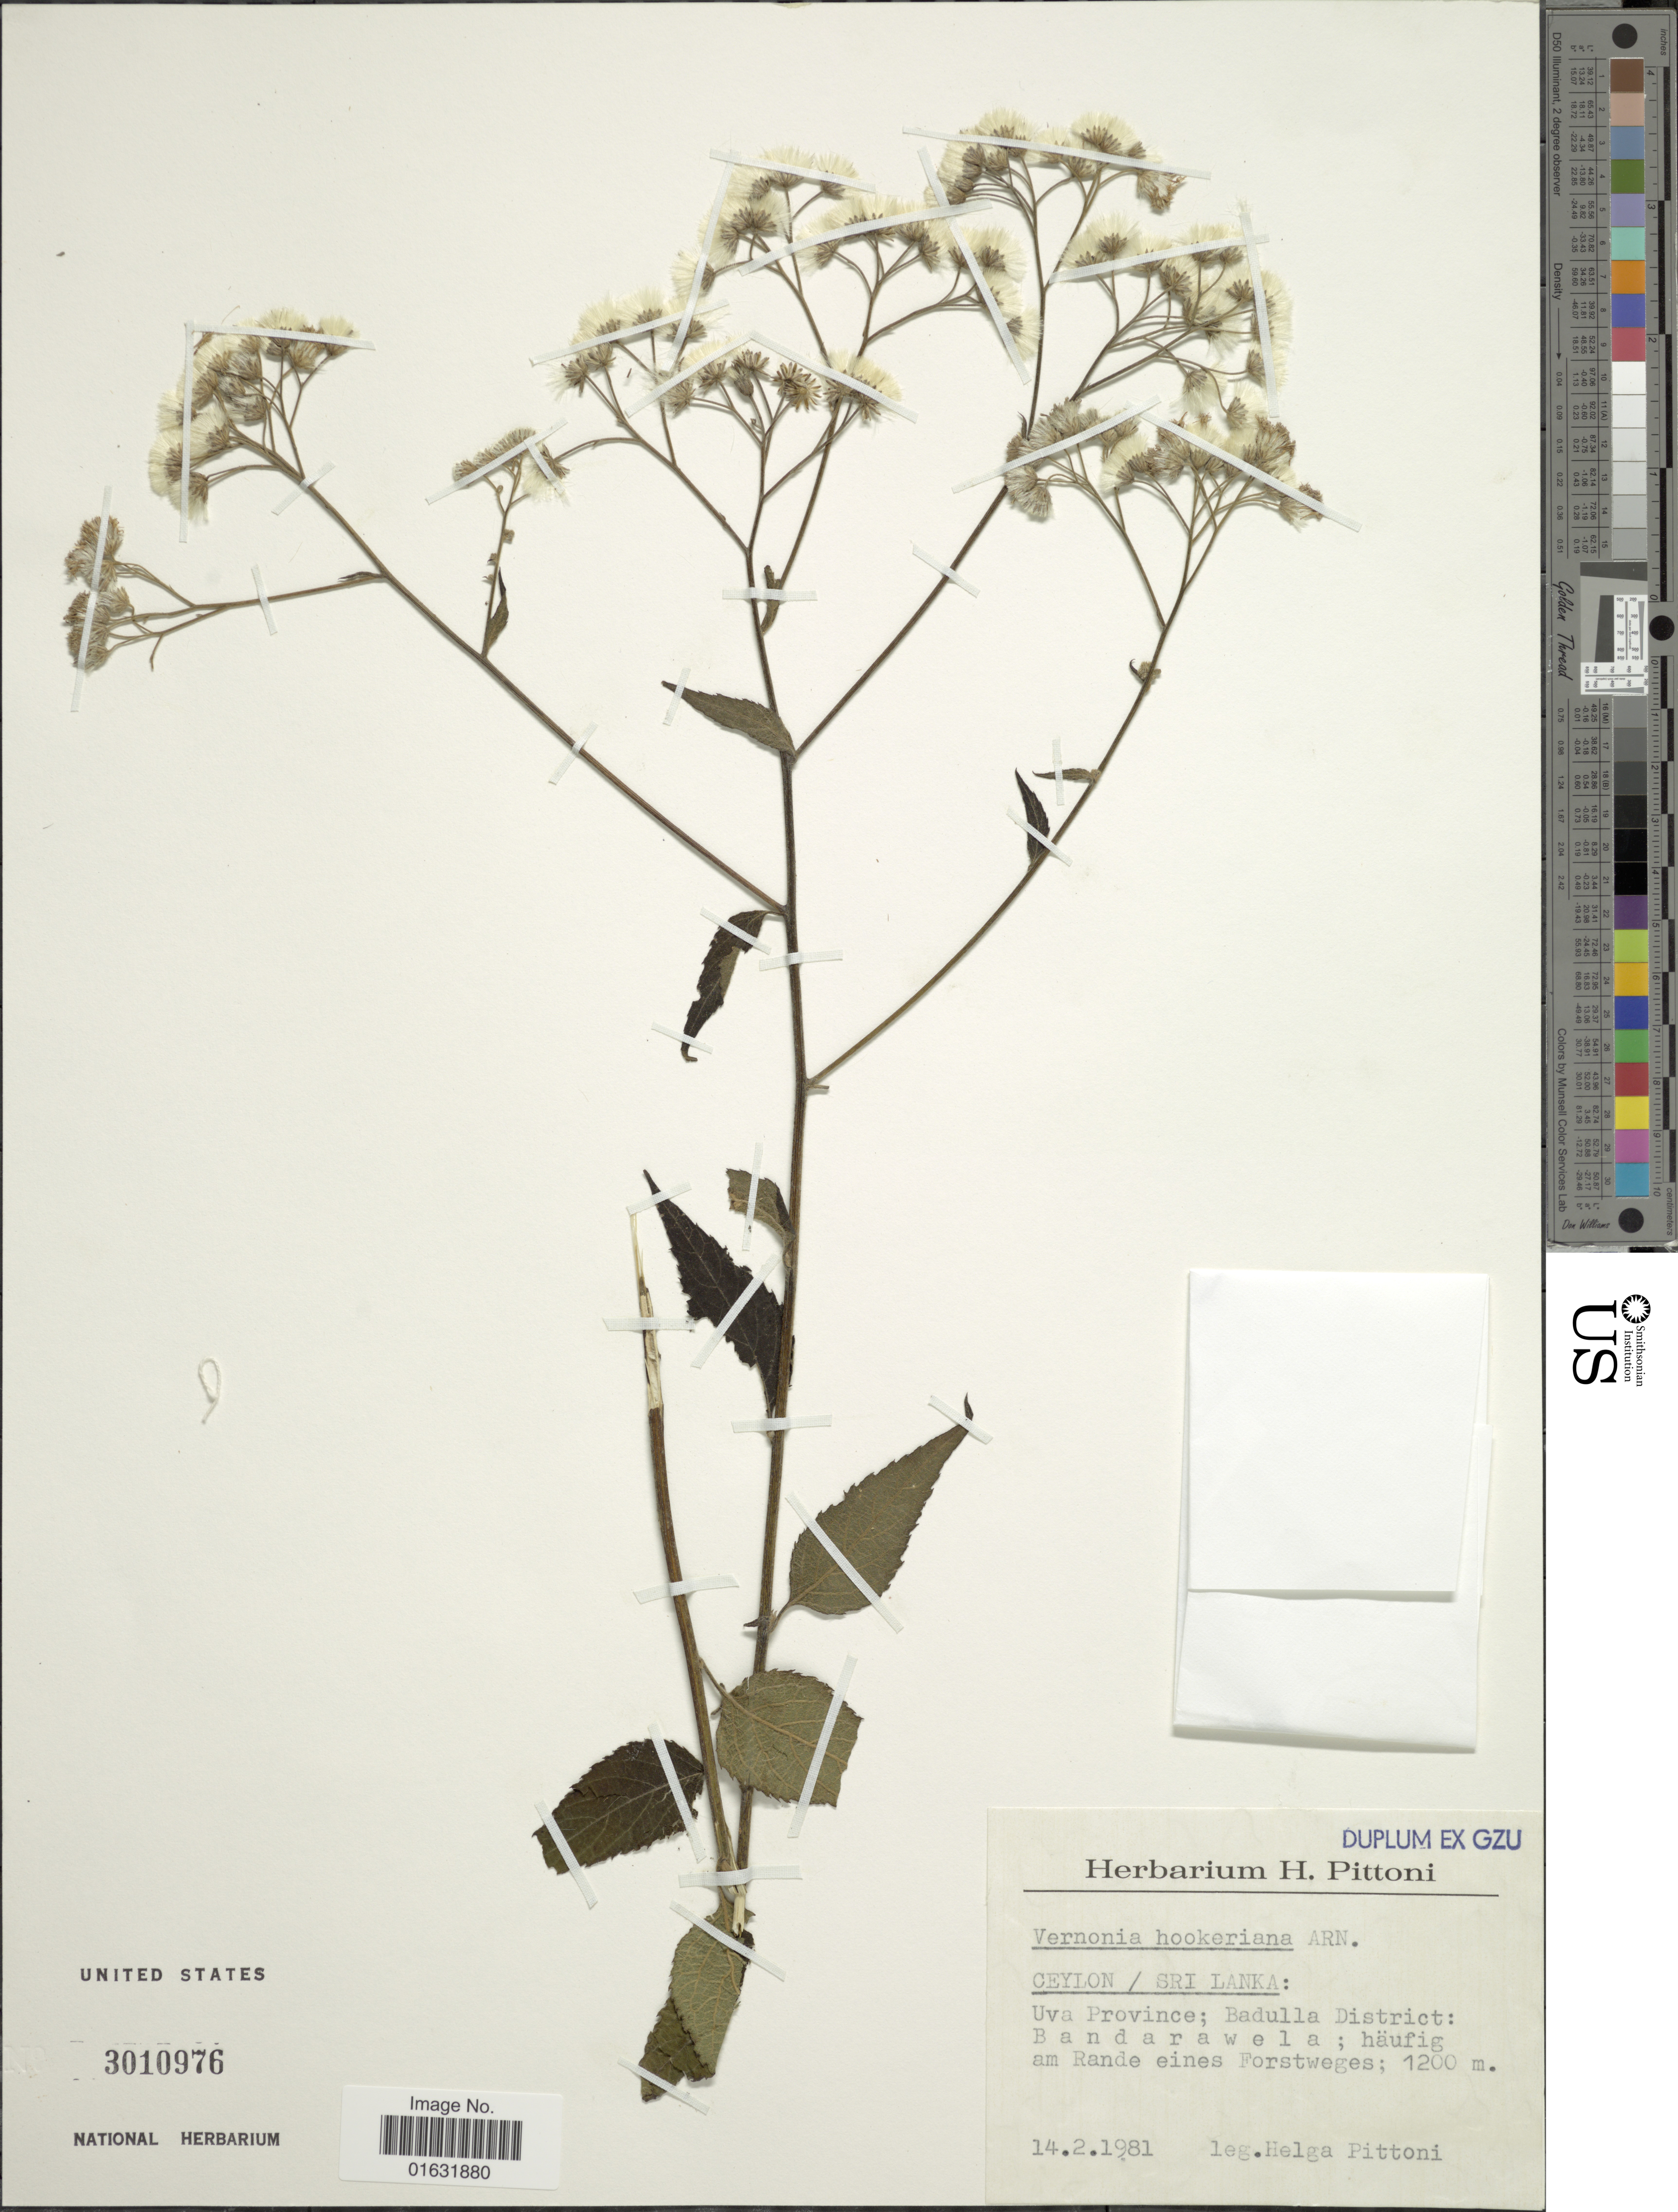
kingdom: Plantae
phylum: Tracheophyta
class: Magnoliopsida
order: Asterales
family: Asteraceae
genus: Cyanthillium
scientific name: Cyanthillium hookerianum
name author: (Arn.) H. Rob.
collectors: H. Pittoni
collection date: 1981-02-14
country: Sri Lanka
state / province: Uva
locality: Badulla District, Bandarawela, Ceylon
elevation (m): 1200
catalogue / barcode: US 3010976